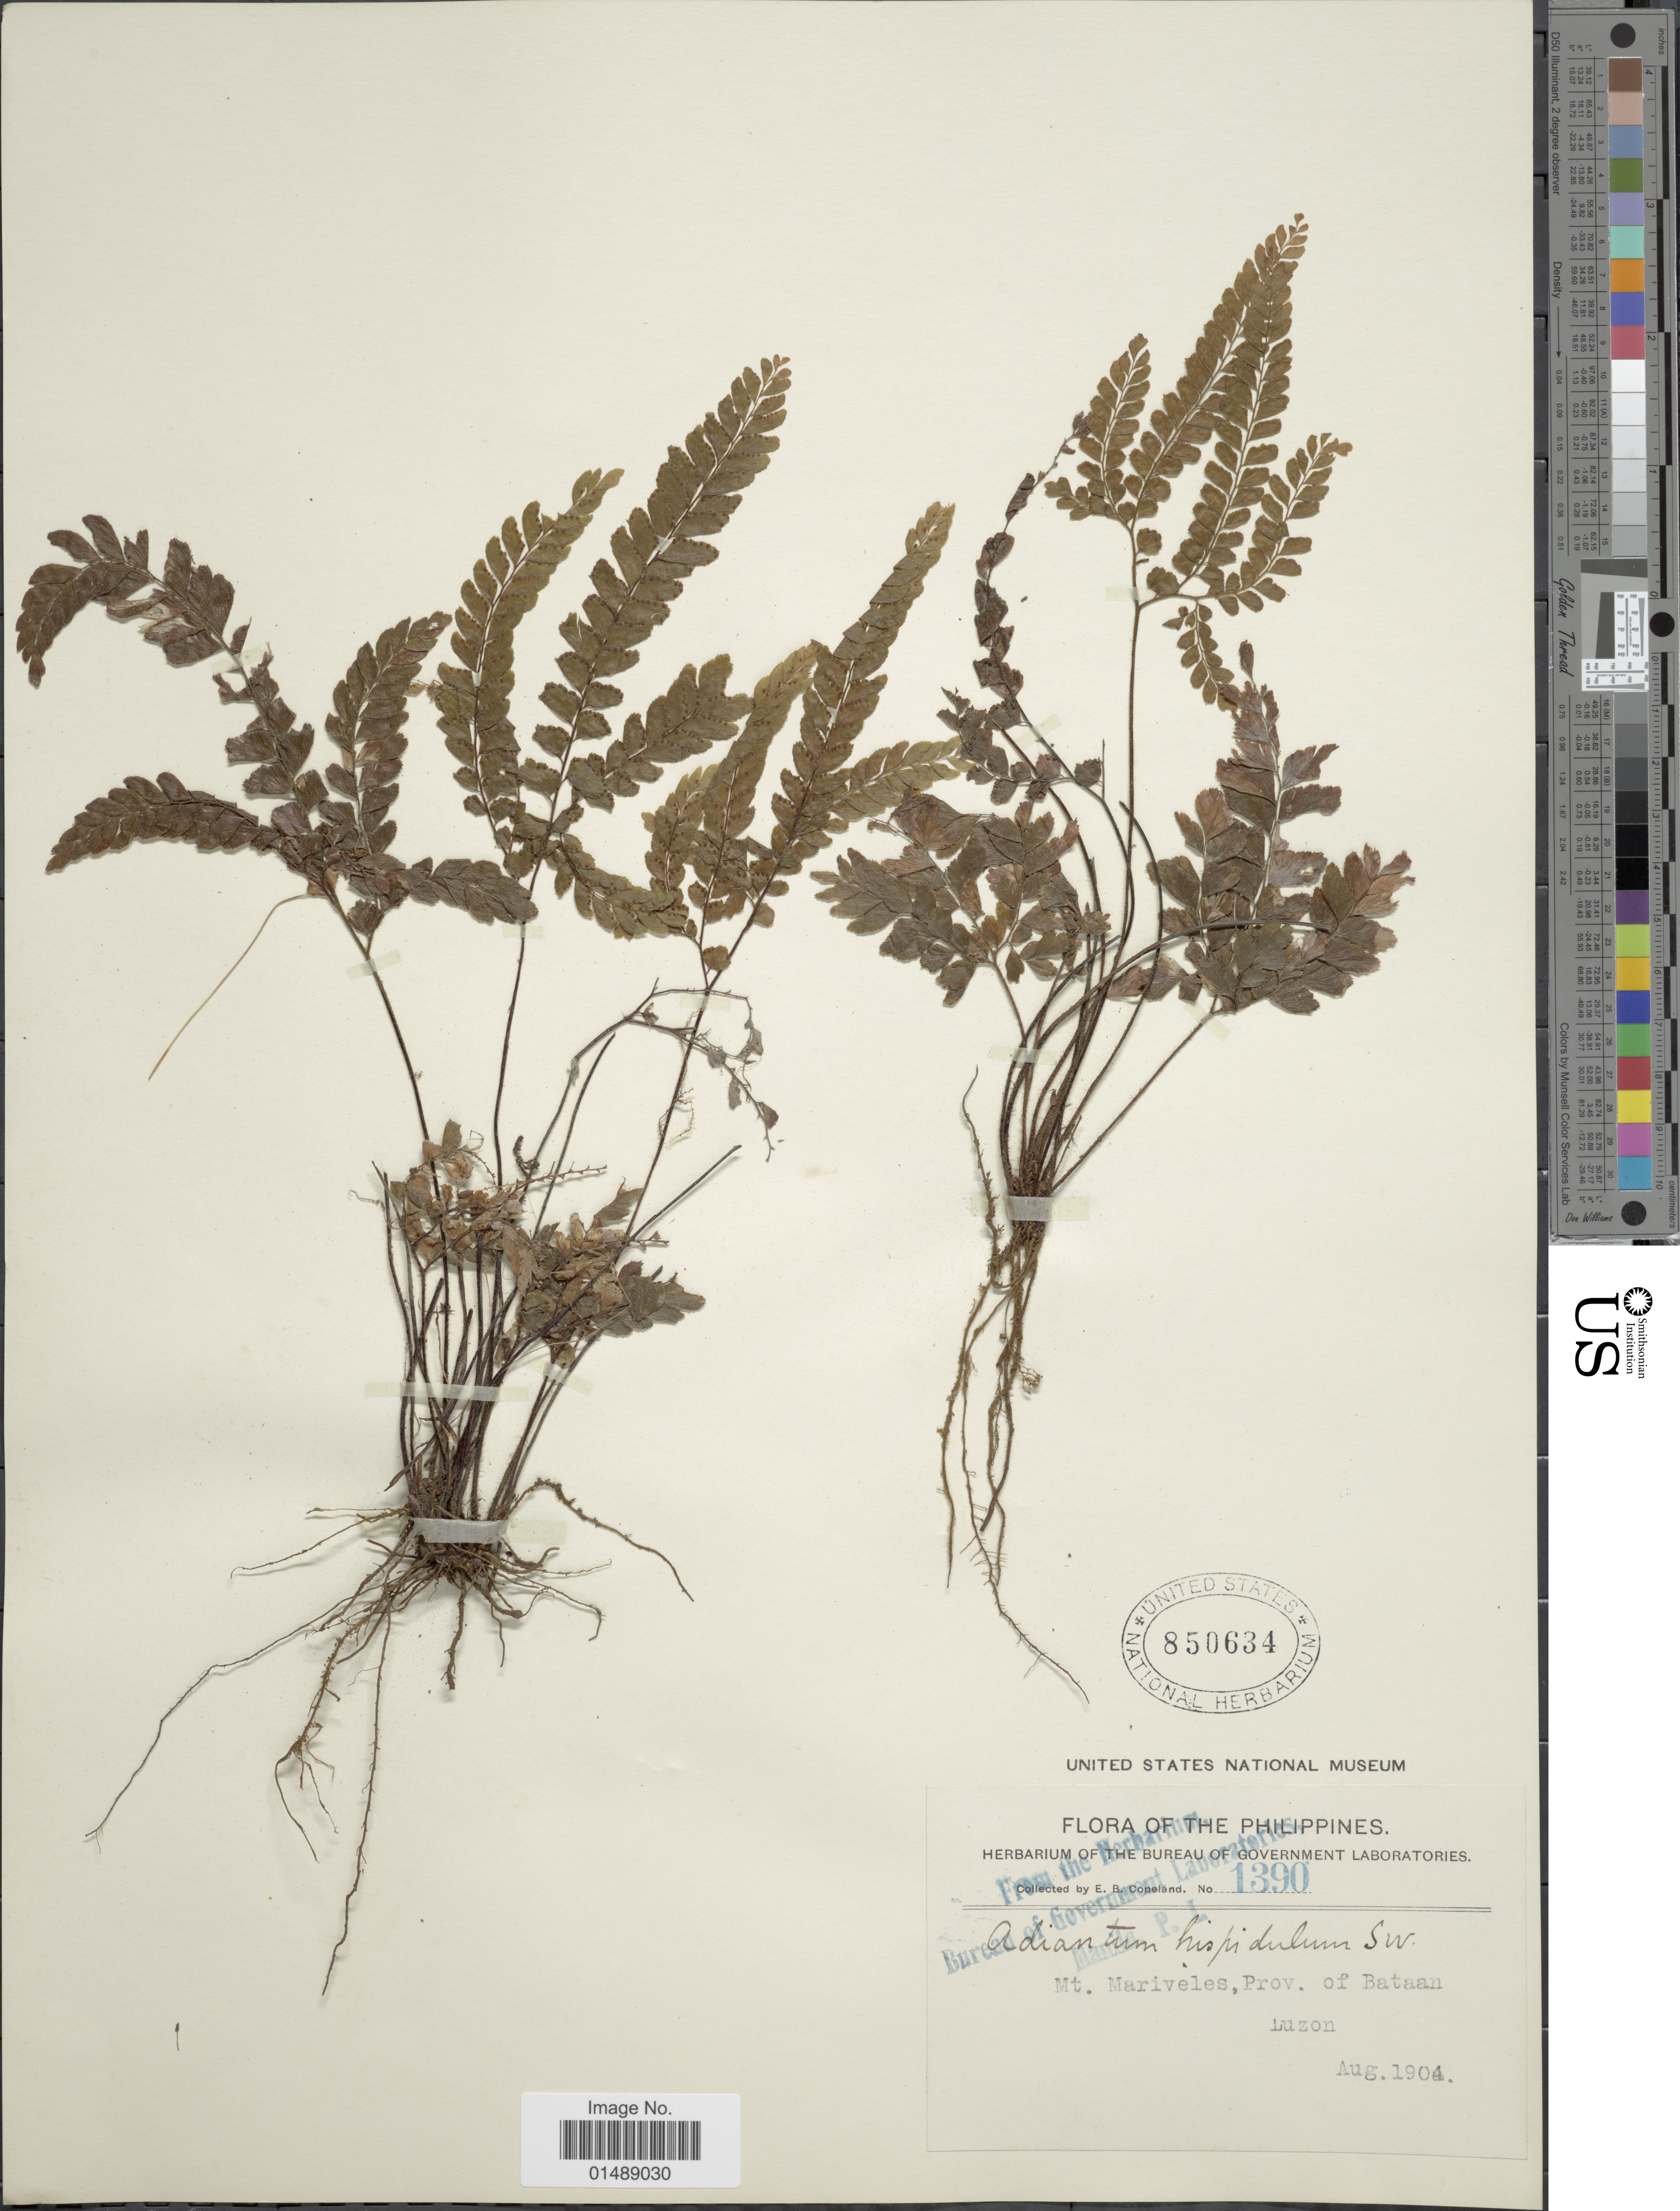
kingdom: Plantae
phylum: Tracheophyta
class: Polypodiopsida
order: Polypodiales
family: Pteridaceae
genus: Adiantum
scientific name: Adiantum hispidulum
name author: Sw.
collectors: E. B. Copeland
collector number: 1390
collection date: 1904-08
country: Philippines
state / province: Cagayan Valley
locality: Mt. Mariveles, Prov. of Bataan, Luzon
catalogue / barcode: US 850634